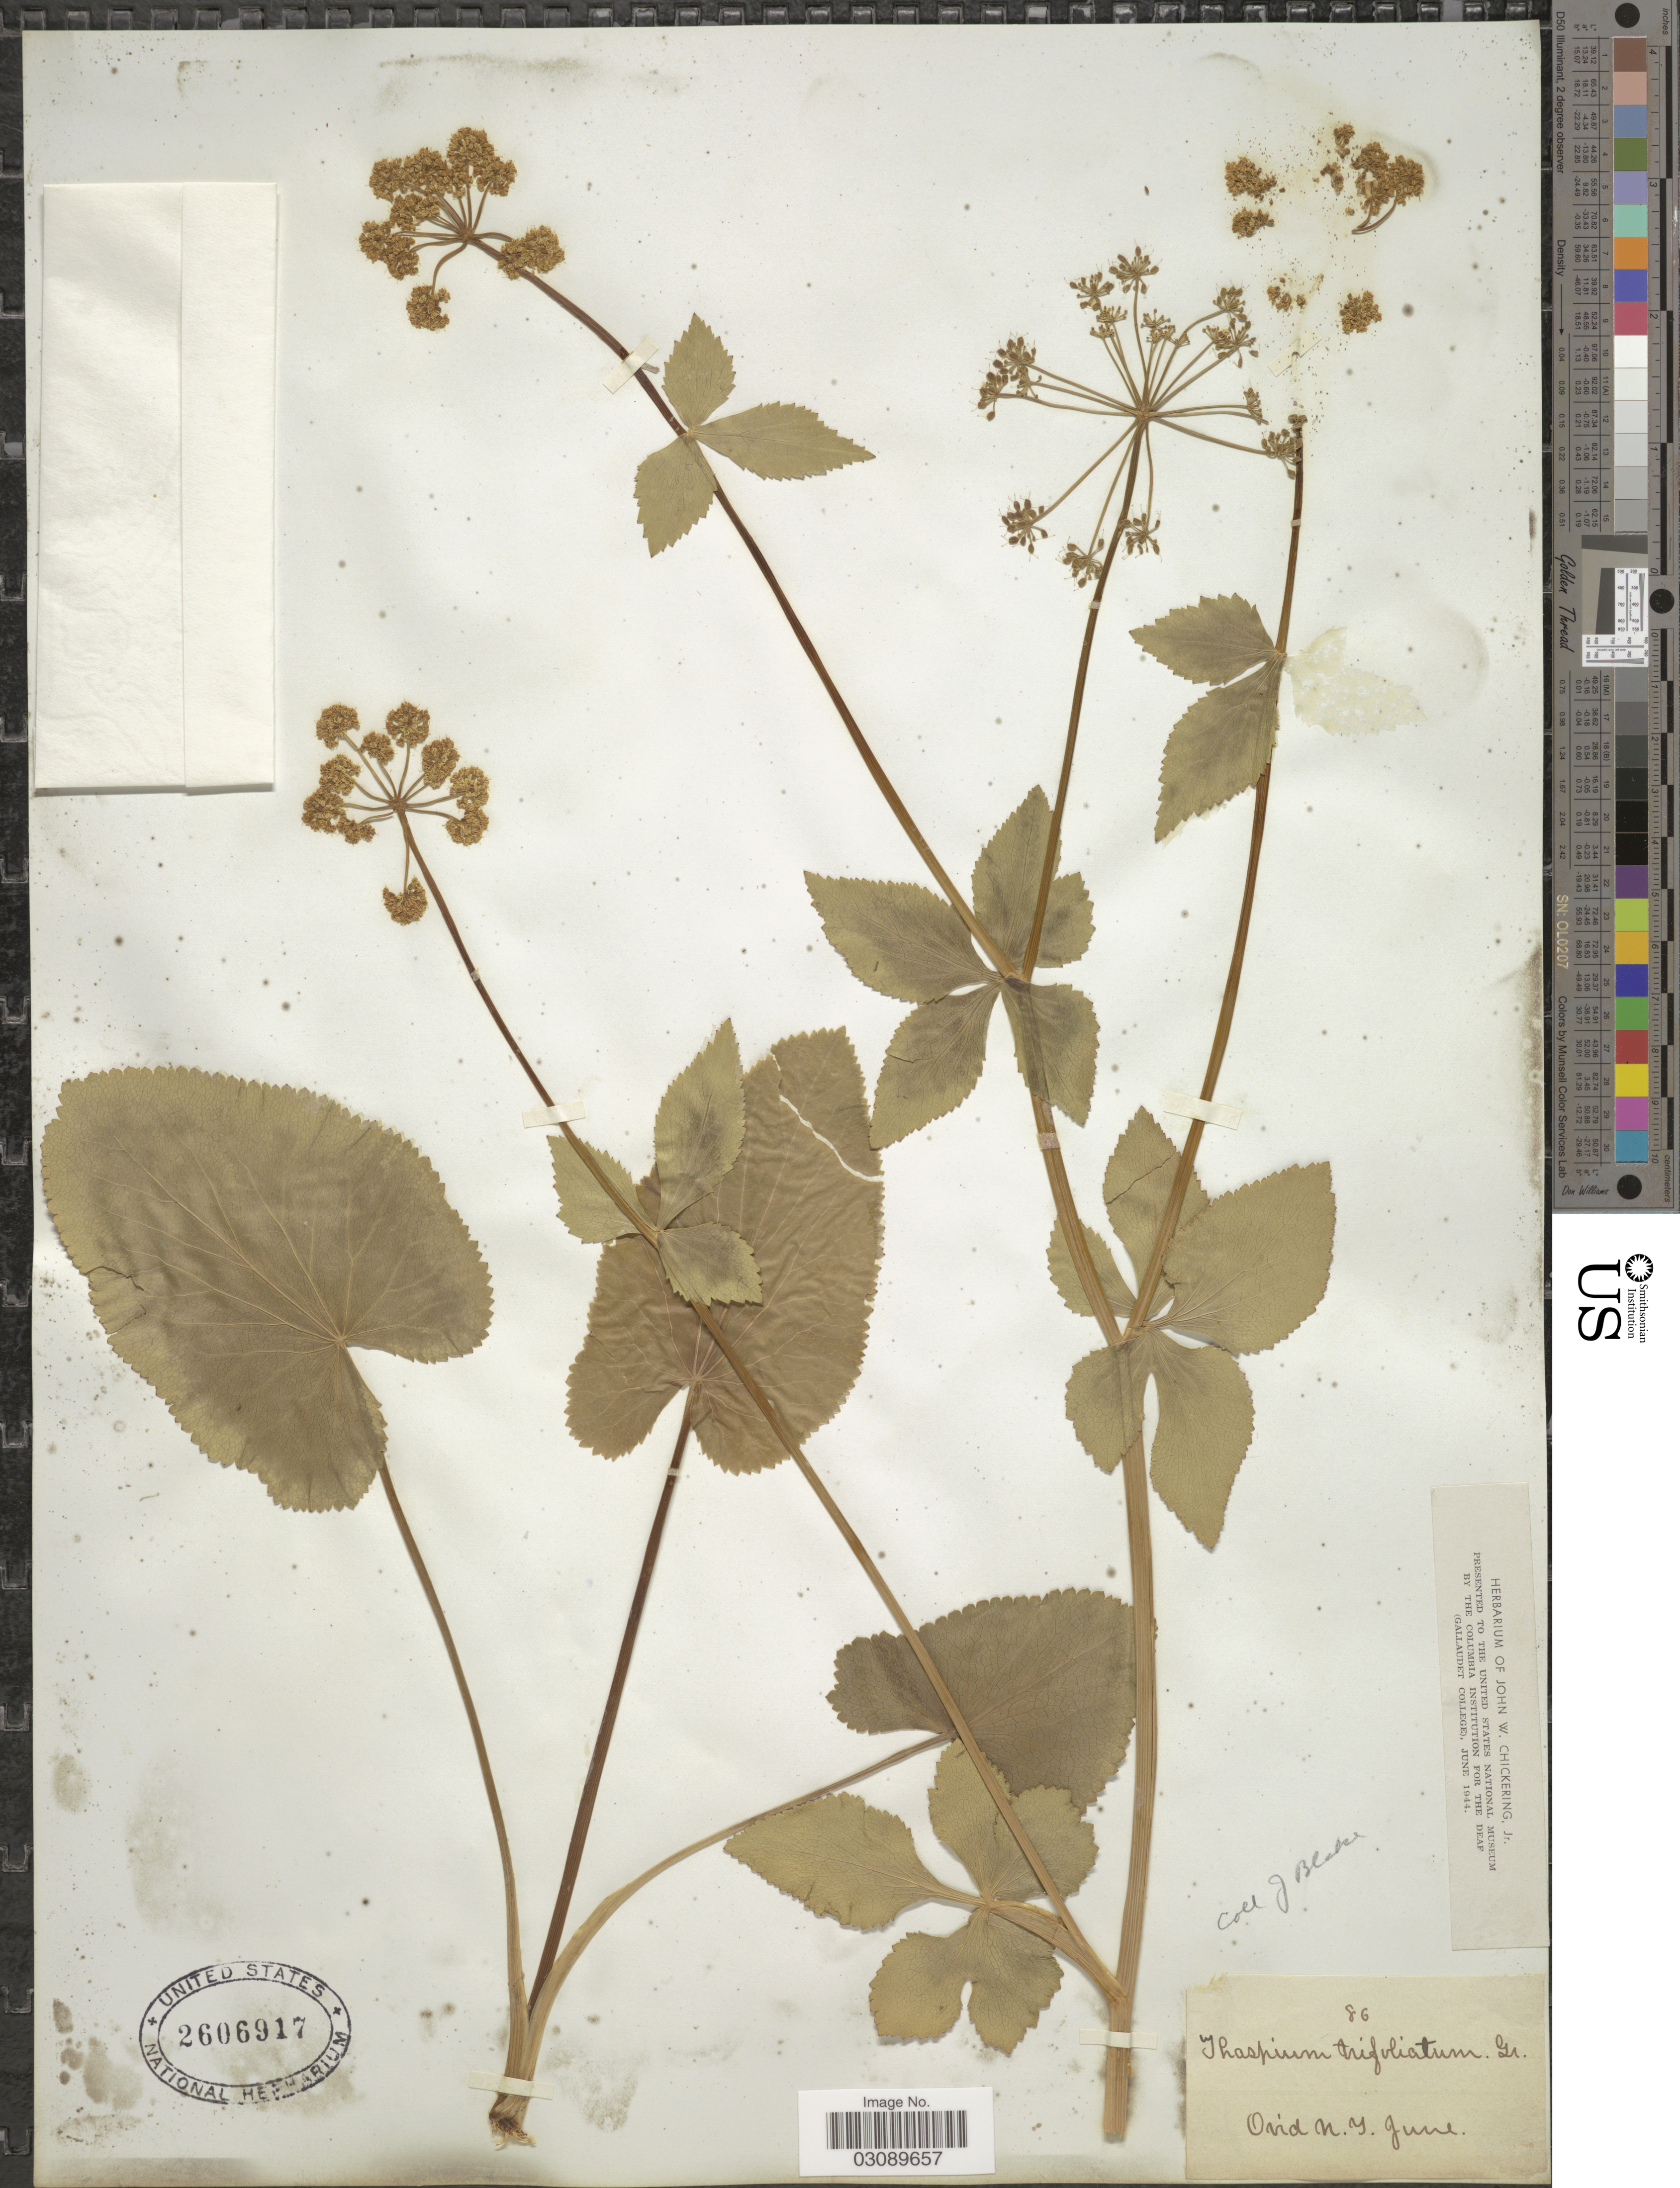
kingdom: Plantae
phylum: Tracheophyta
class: Magnoliopsida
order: Apiales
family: Apiaceae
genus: Thaspium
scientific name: Thaspium trifoliatum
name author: (L.) A. Gray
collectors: J. Blake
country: United States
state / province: New York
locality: Ovid.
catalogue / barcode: US 2606917